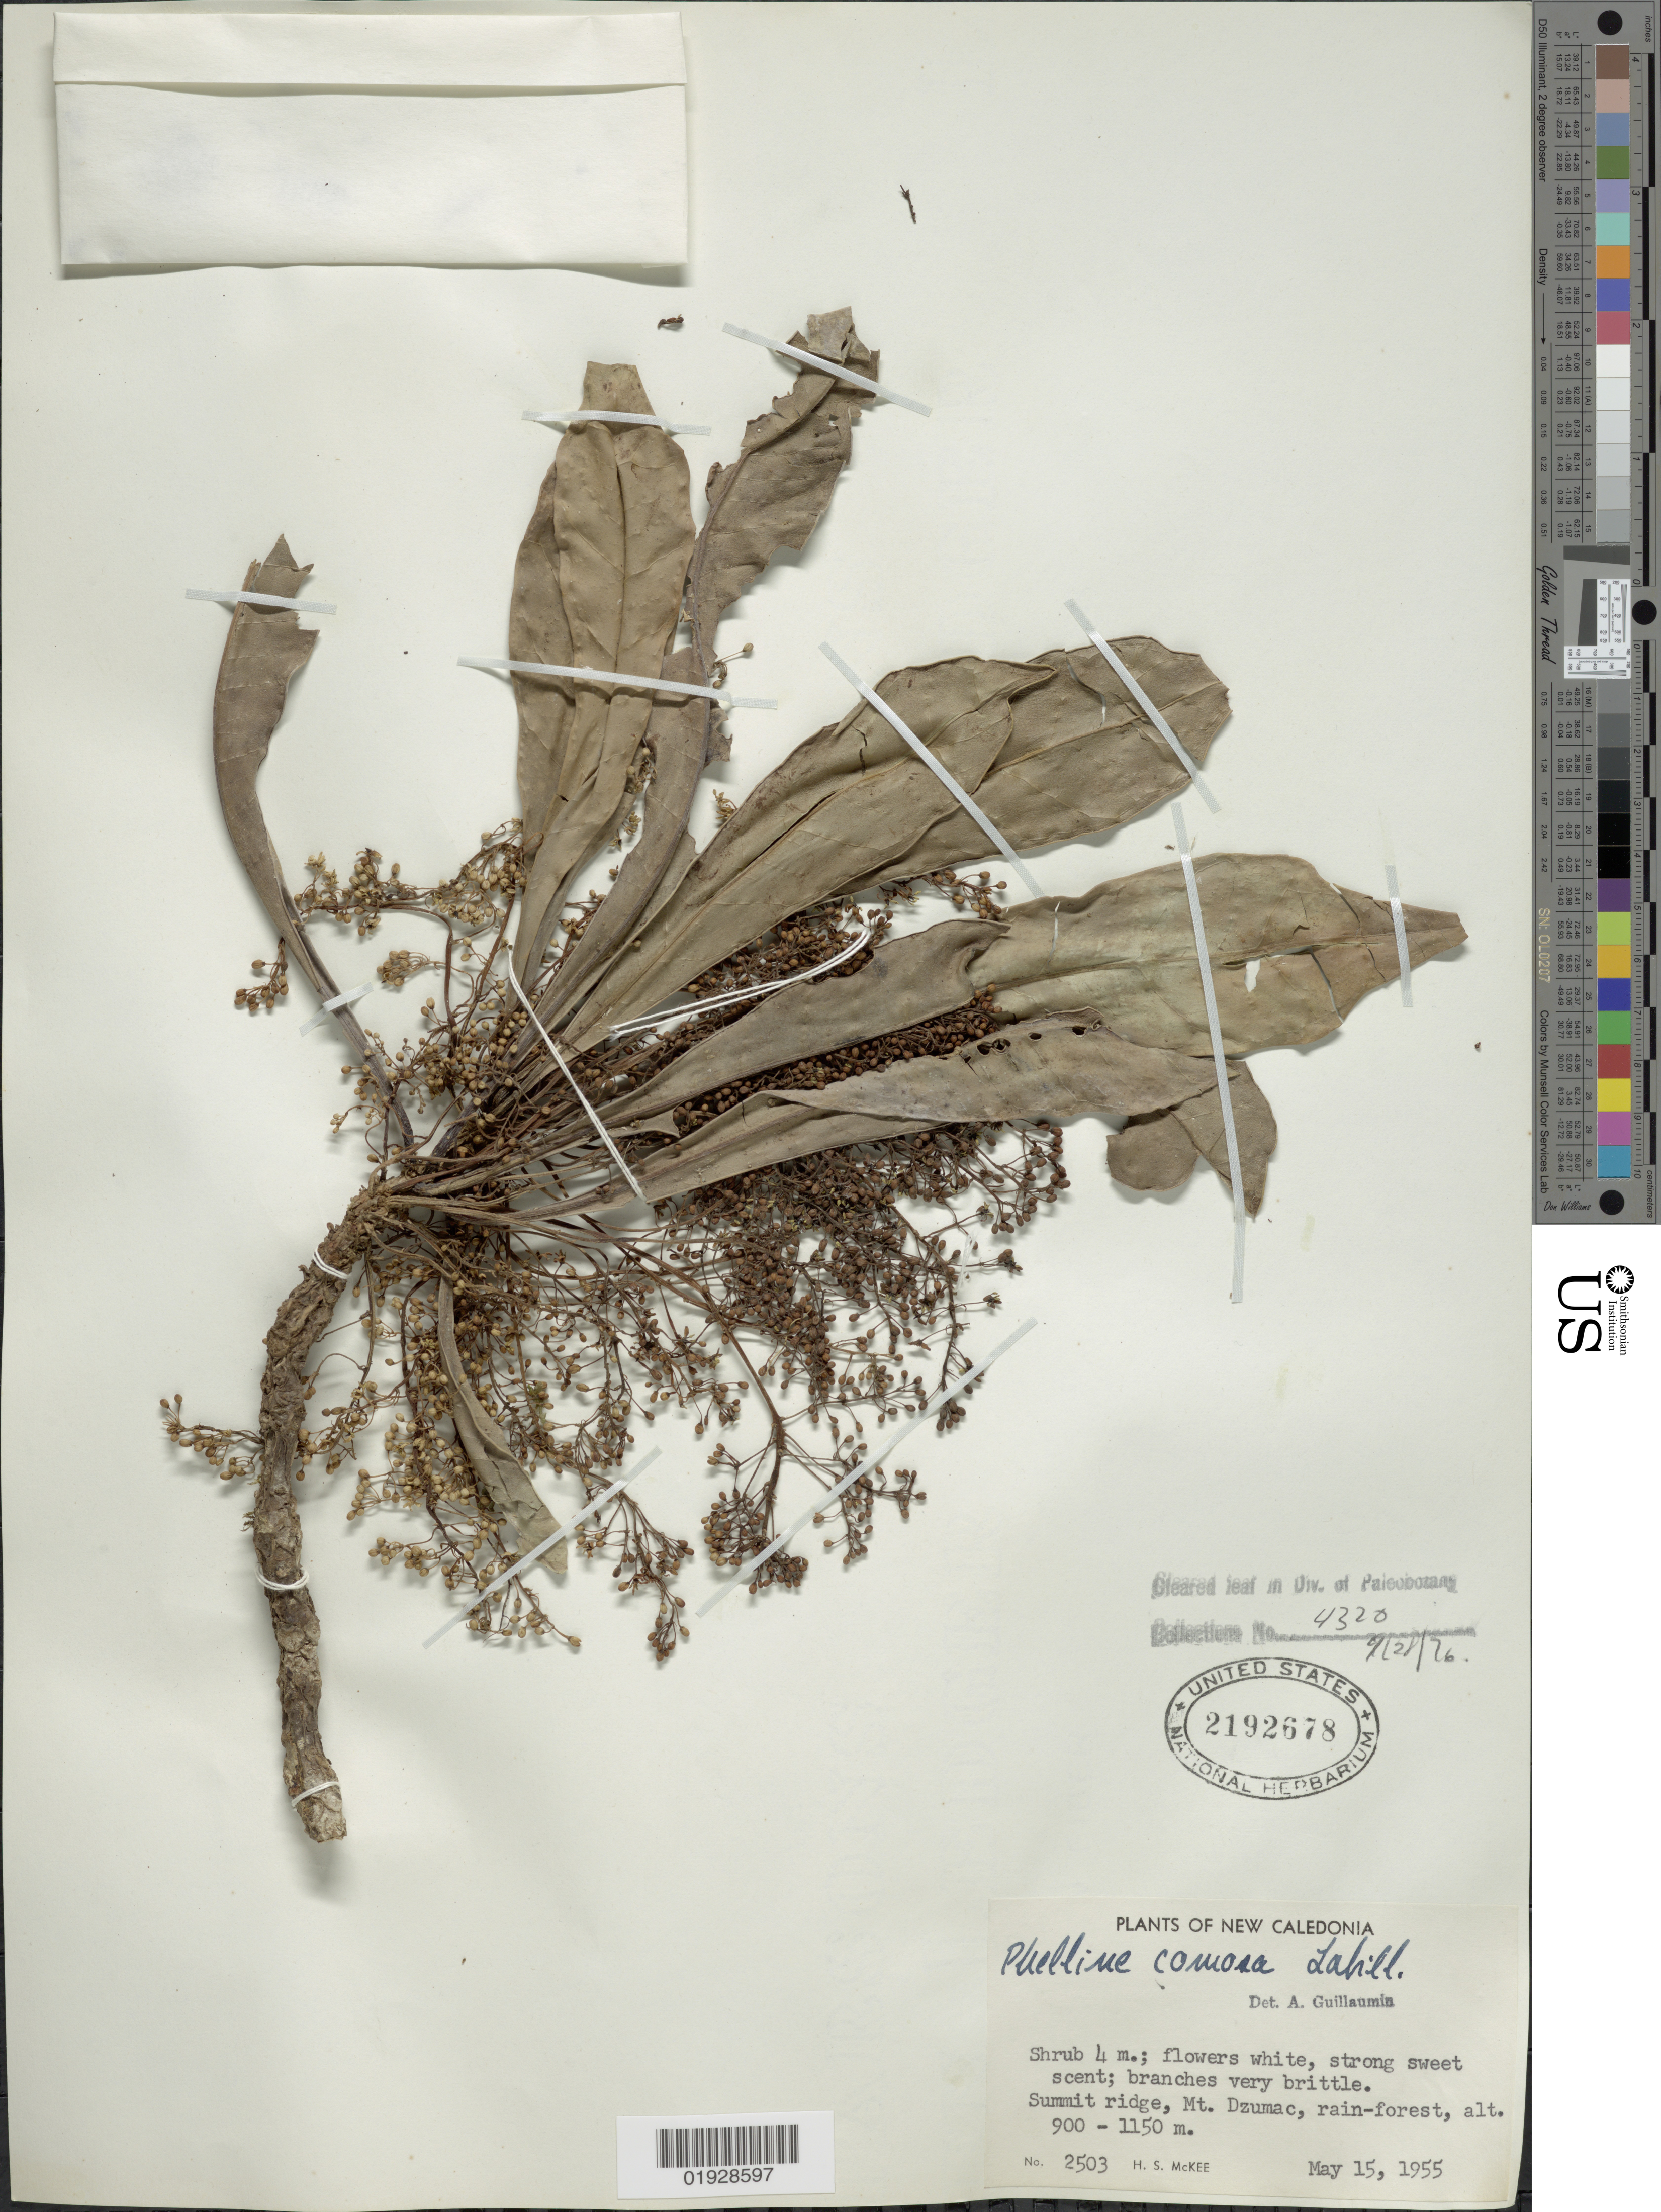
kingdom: Plantae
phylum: Tracheophyta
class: Magnoliopsida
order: Asterales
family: Phellinaceae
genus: Phelline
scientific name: Phelline comosa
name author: Labill.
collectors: H. S. McKee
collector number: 2503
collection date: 1955-05-15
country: New Caledonia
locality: Summit ridge, Mt. Dzumac.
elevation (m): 900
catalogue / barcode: US 2192678